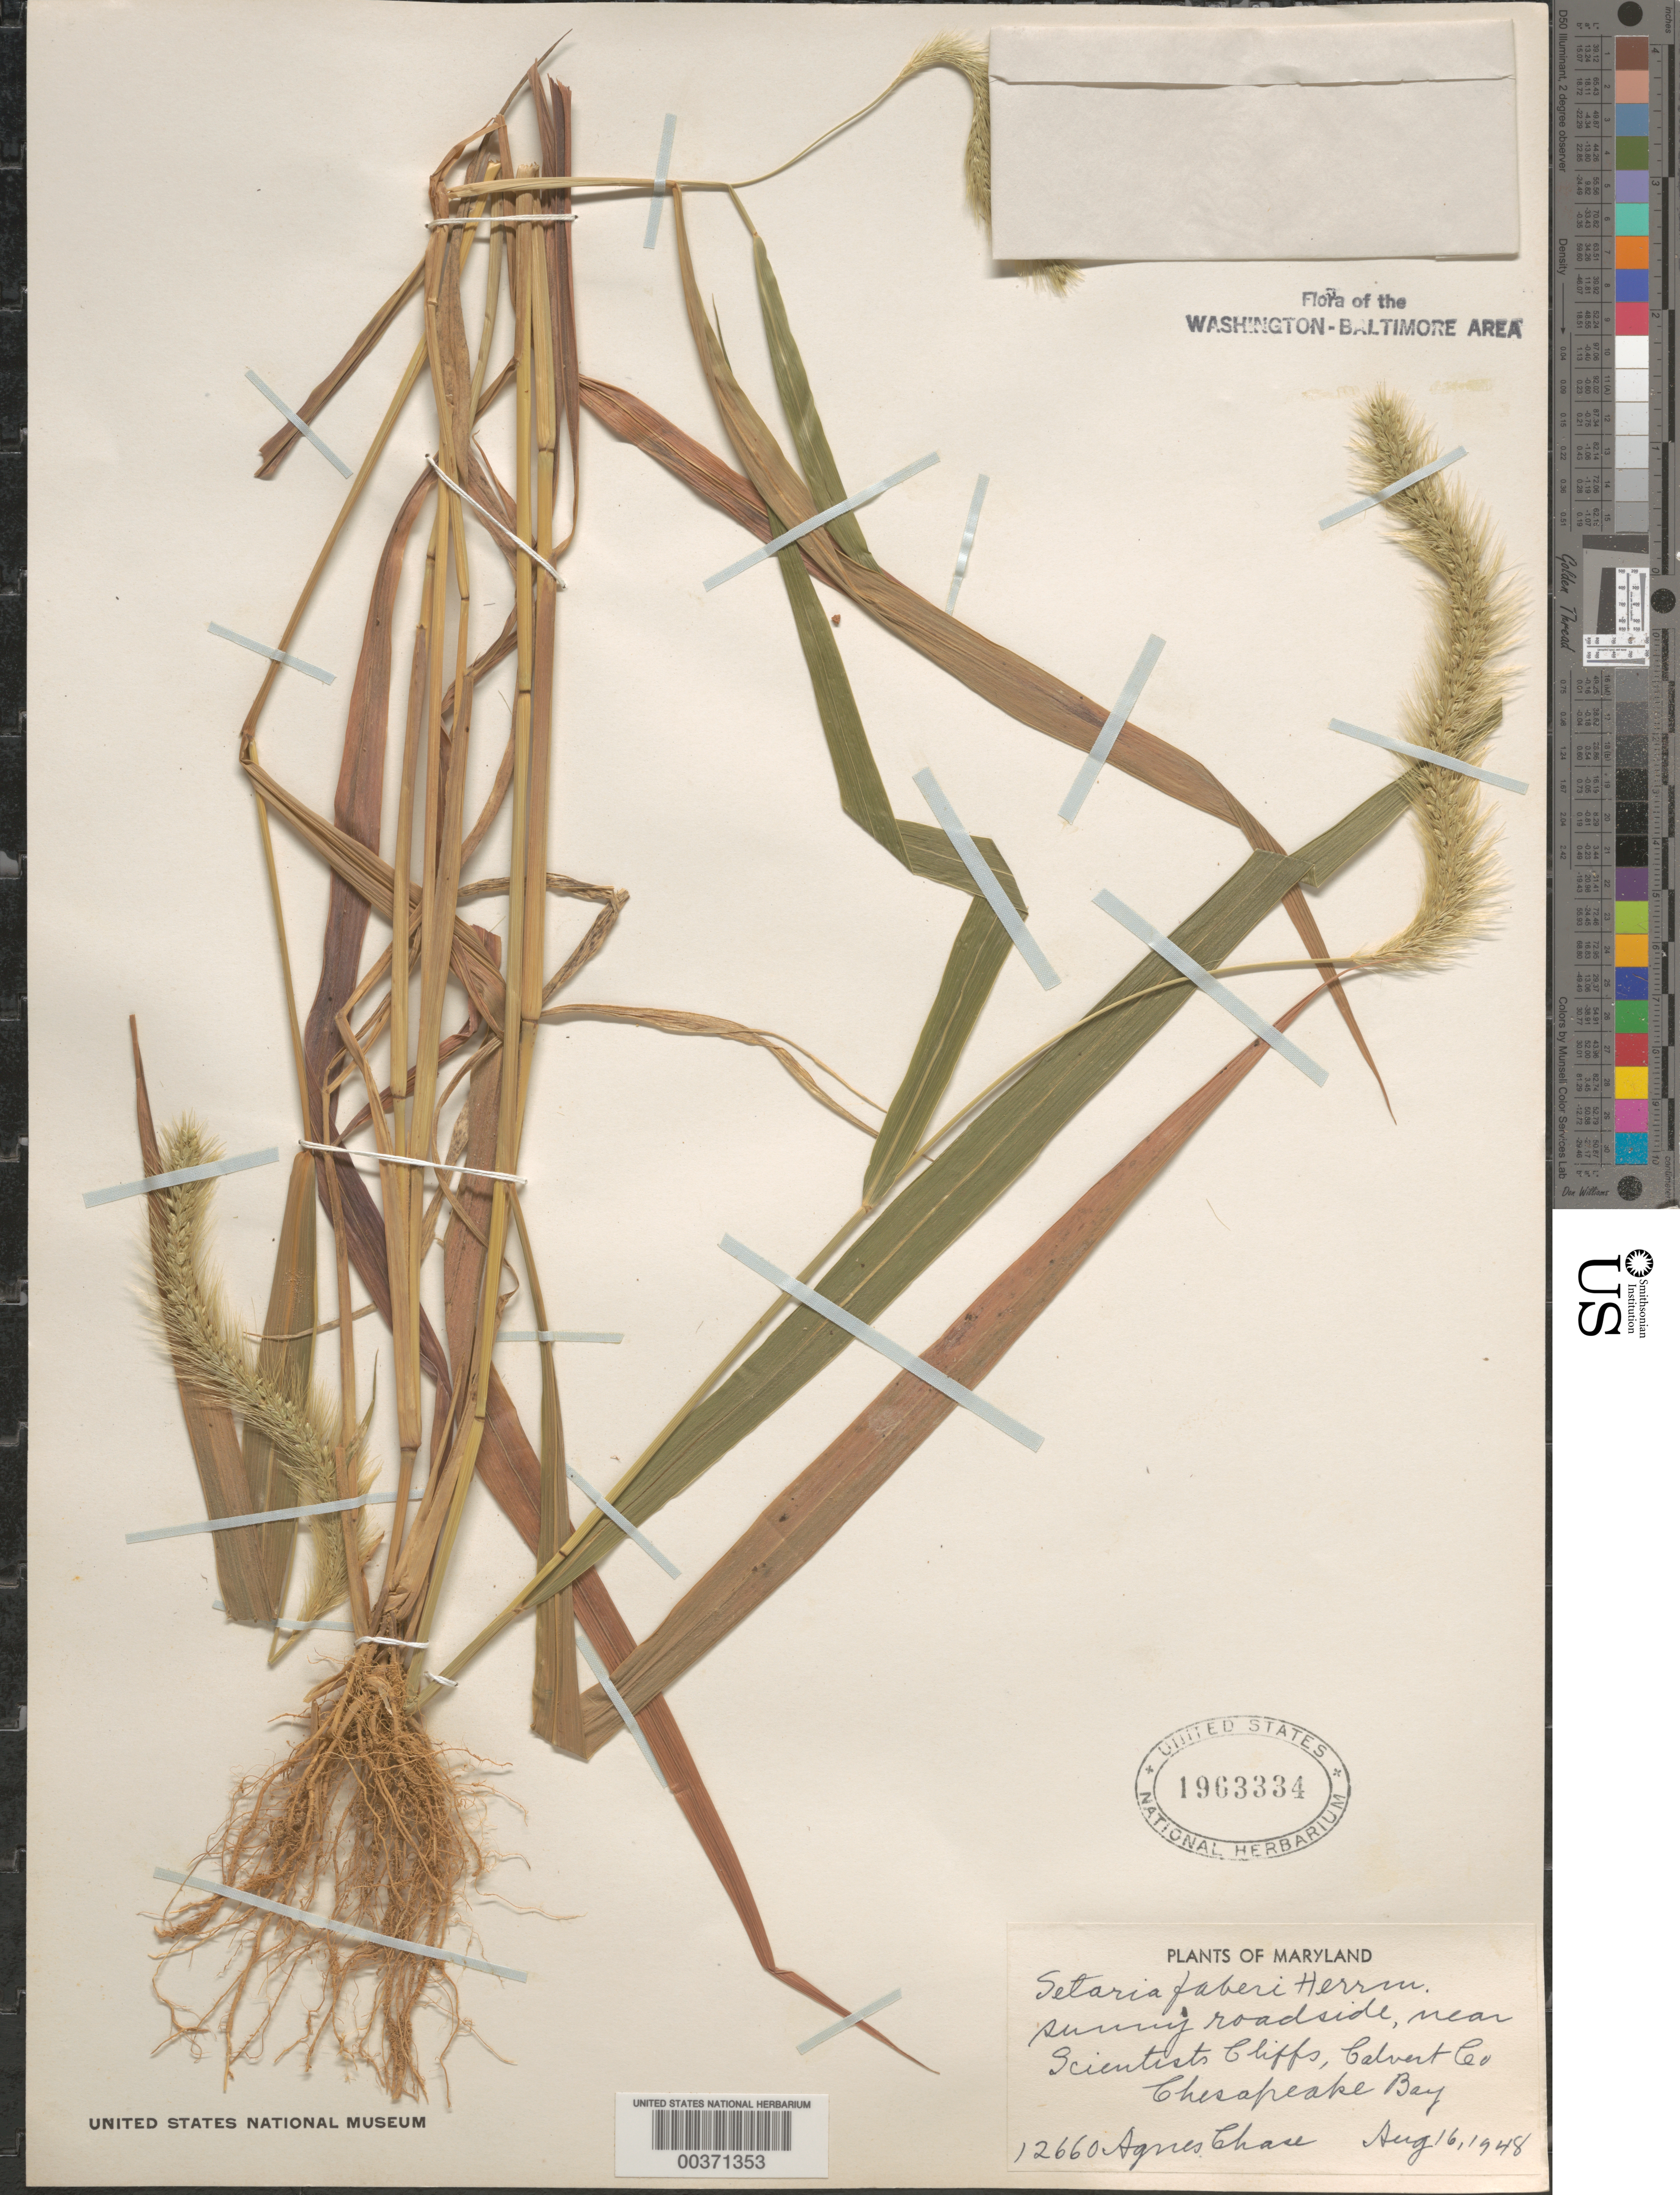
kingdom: Plantae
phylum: Tracheophyta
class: Liliopsida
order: Poales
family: Poaceae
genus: Setaria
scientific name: Setaria faberi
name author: R.A.W. Herrm.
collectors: A. Chase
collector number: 12660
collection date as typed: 16 Aug 1948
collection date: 1948-08-16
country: United States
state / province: Maryland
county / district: Calvert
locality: Scientists Cliffs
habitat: Sunny roadside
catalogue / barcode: US 1963334